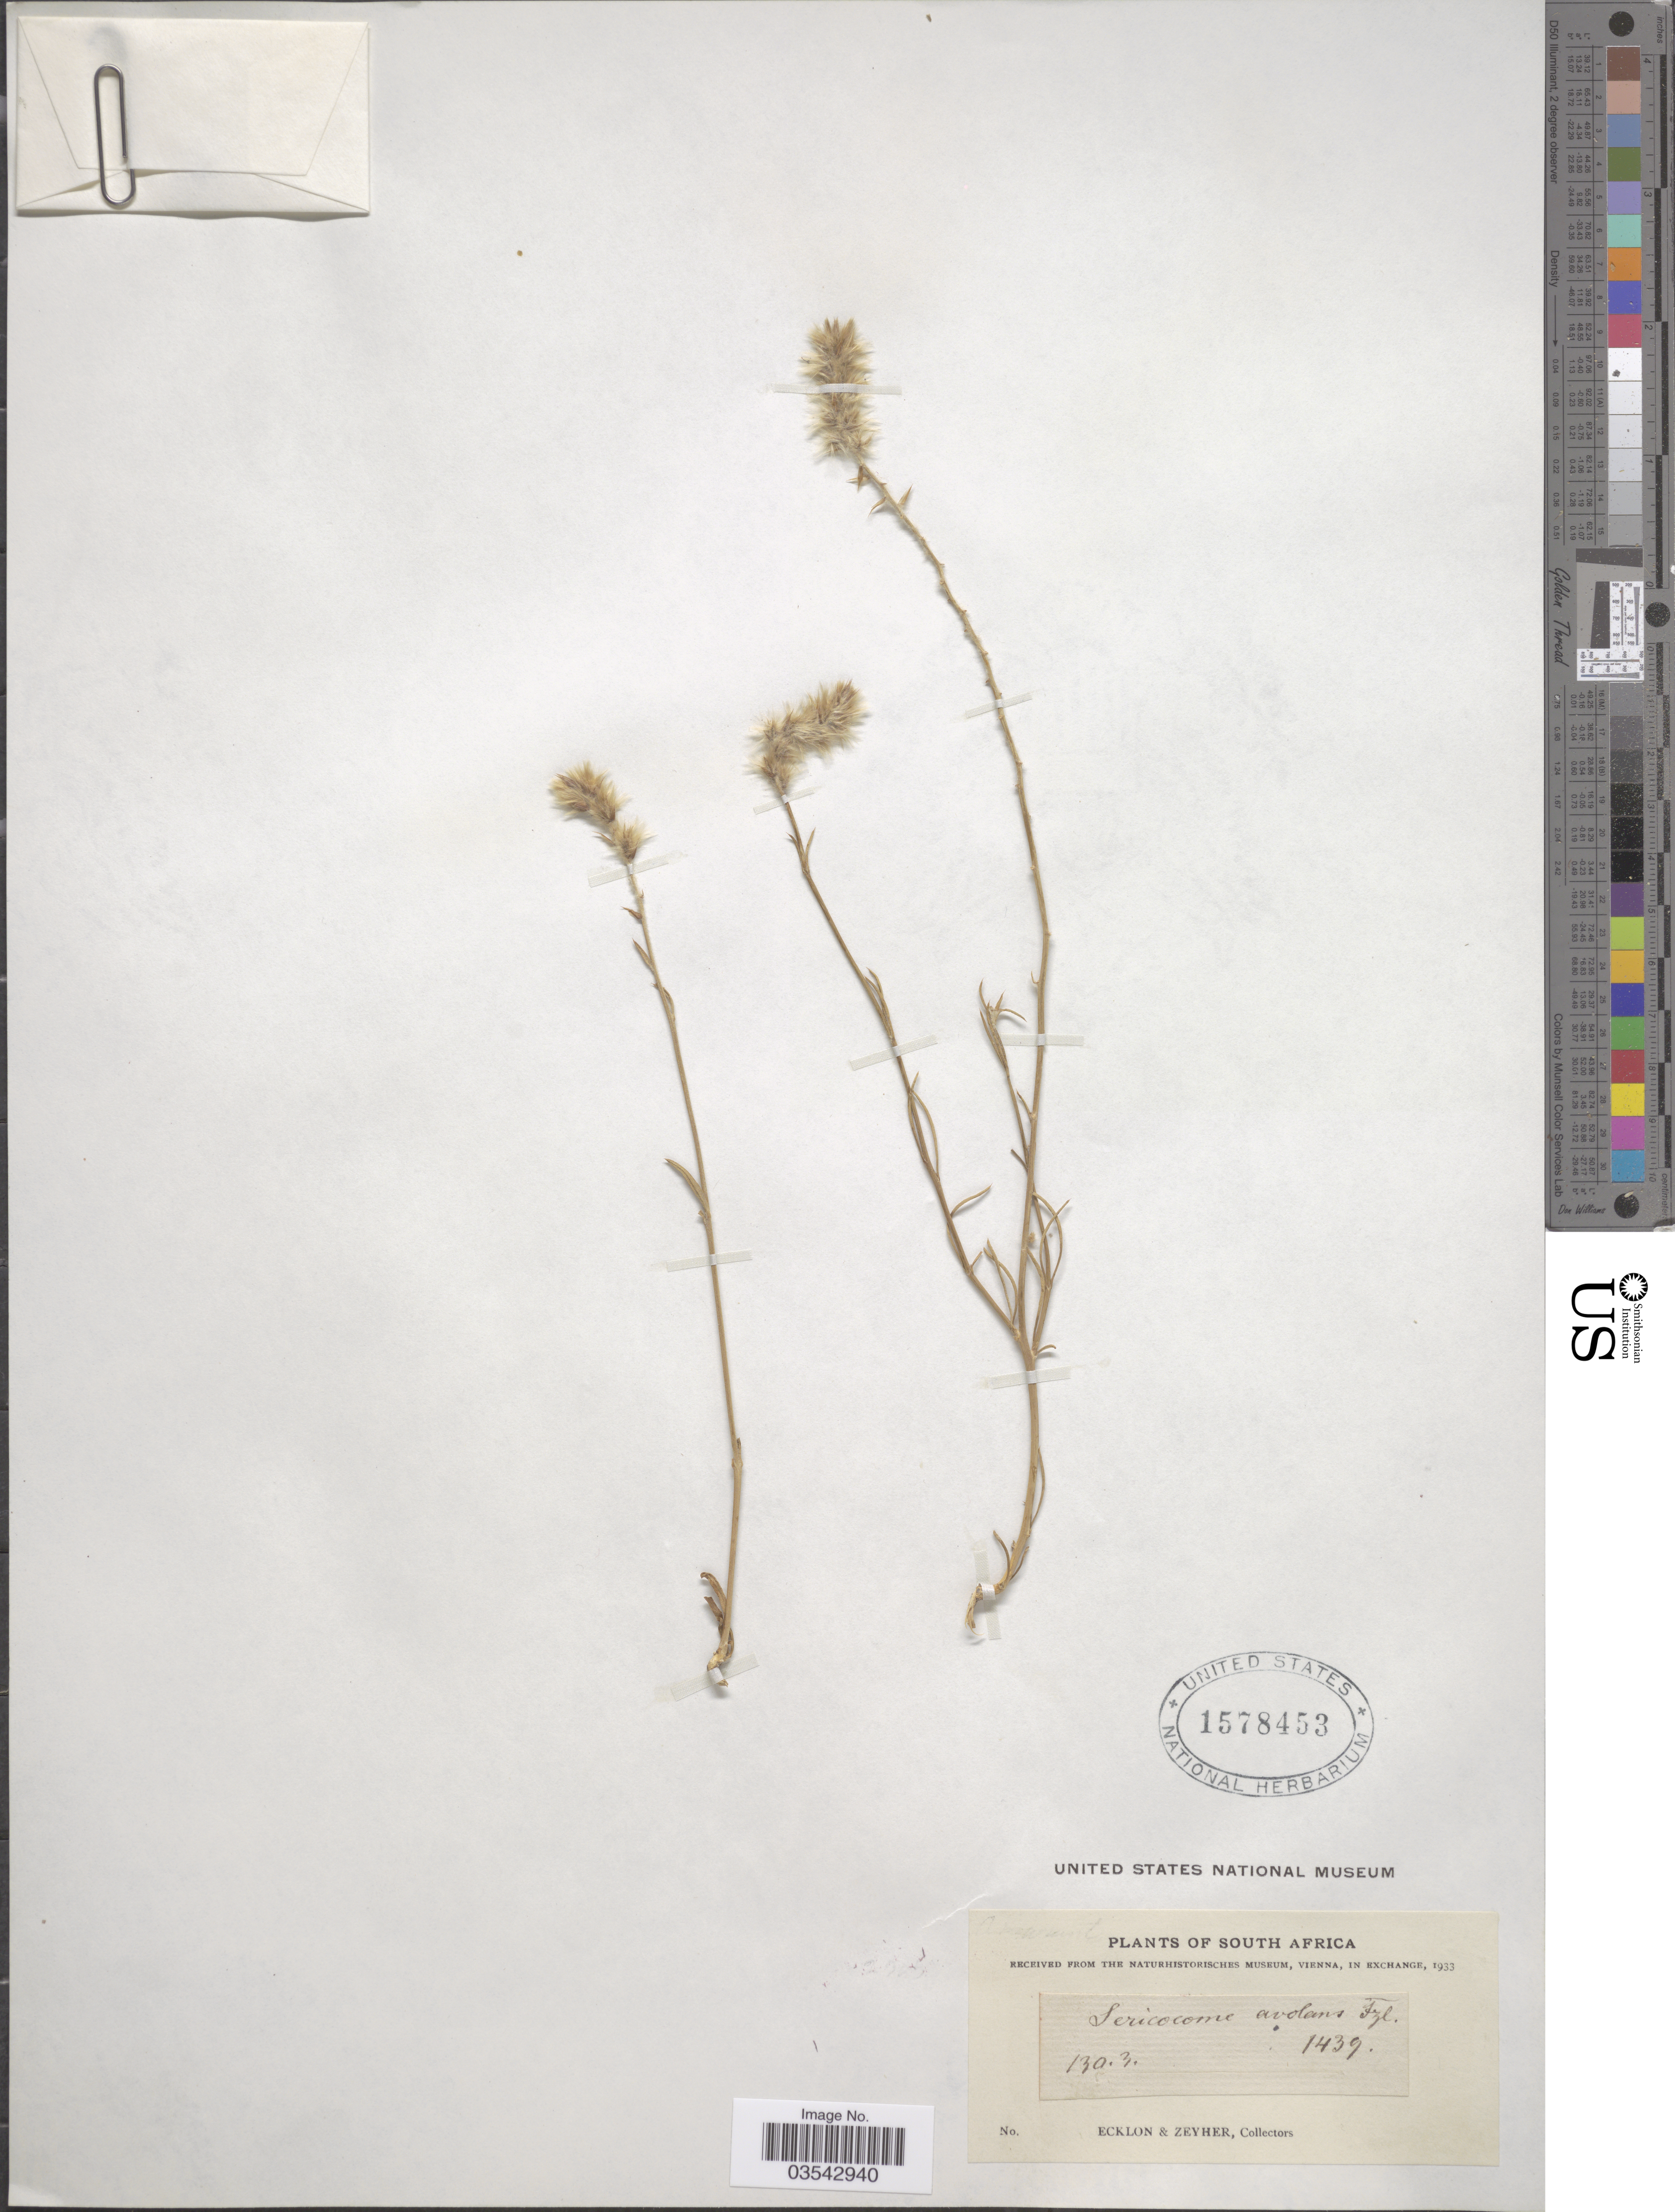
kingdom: Plantae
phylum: Tracheophyta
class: Magnoliopsida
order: Caryophyllales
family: Amaranthaceae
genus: Sericocoma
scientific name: Sericocoma avolans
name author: Fenzl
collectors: -. Ecklon & -. Zeyher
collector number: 1439?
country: South Africa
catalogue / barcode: US 1578453